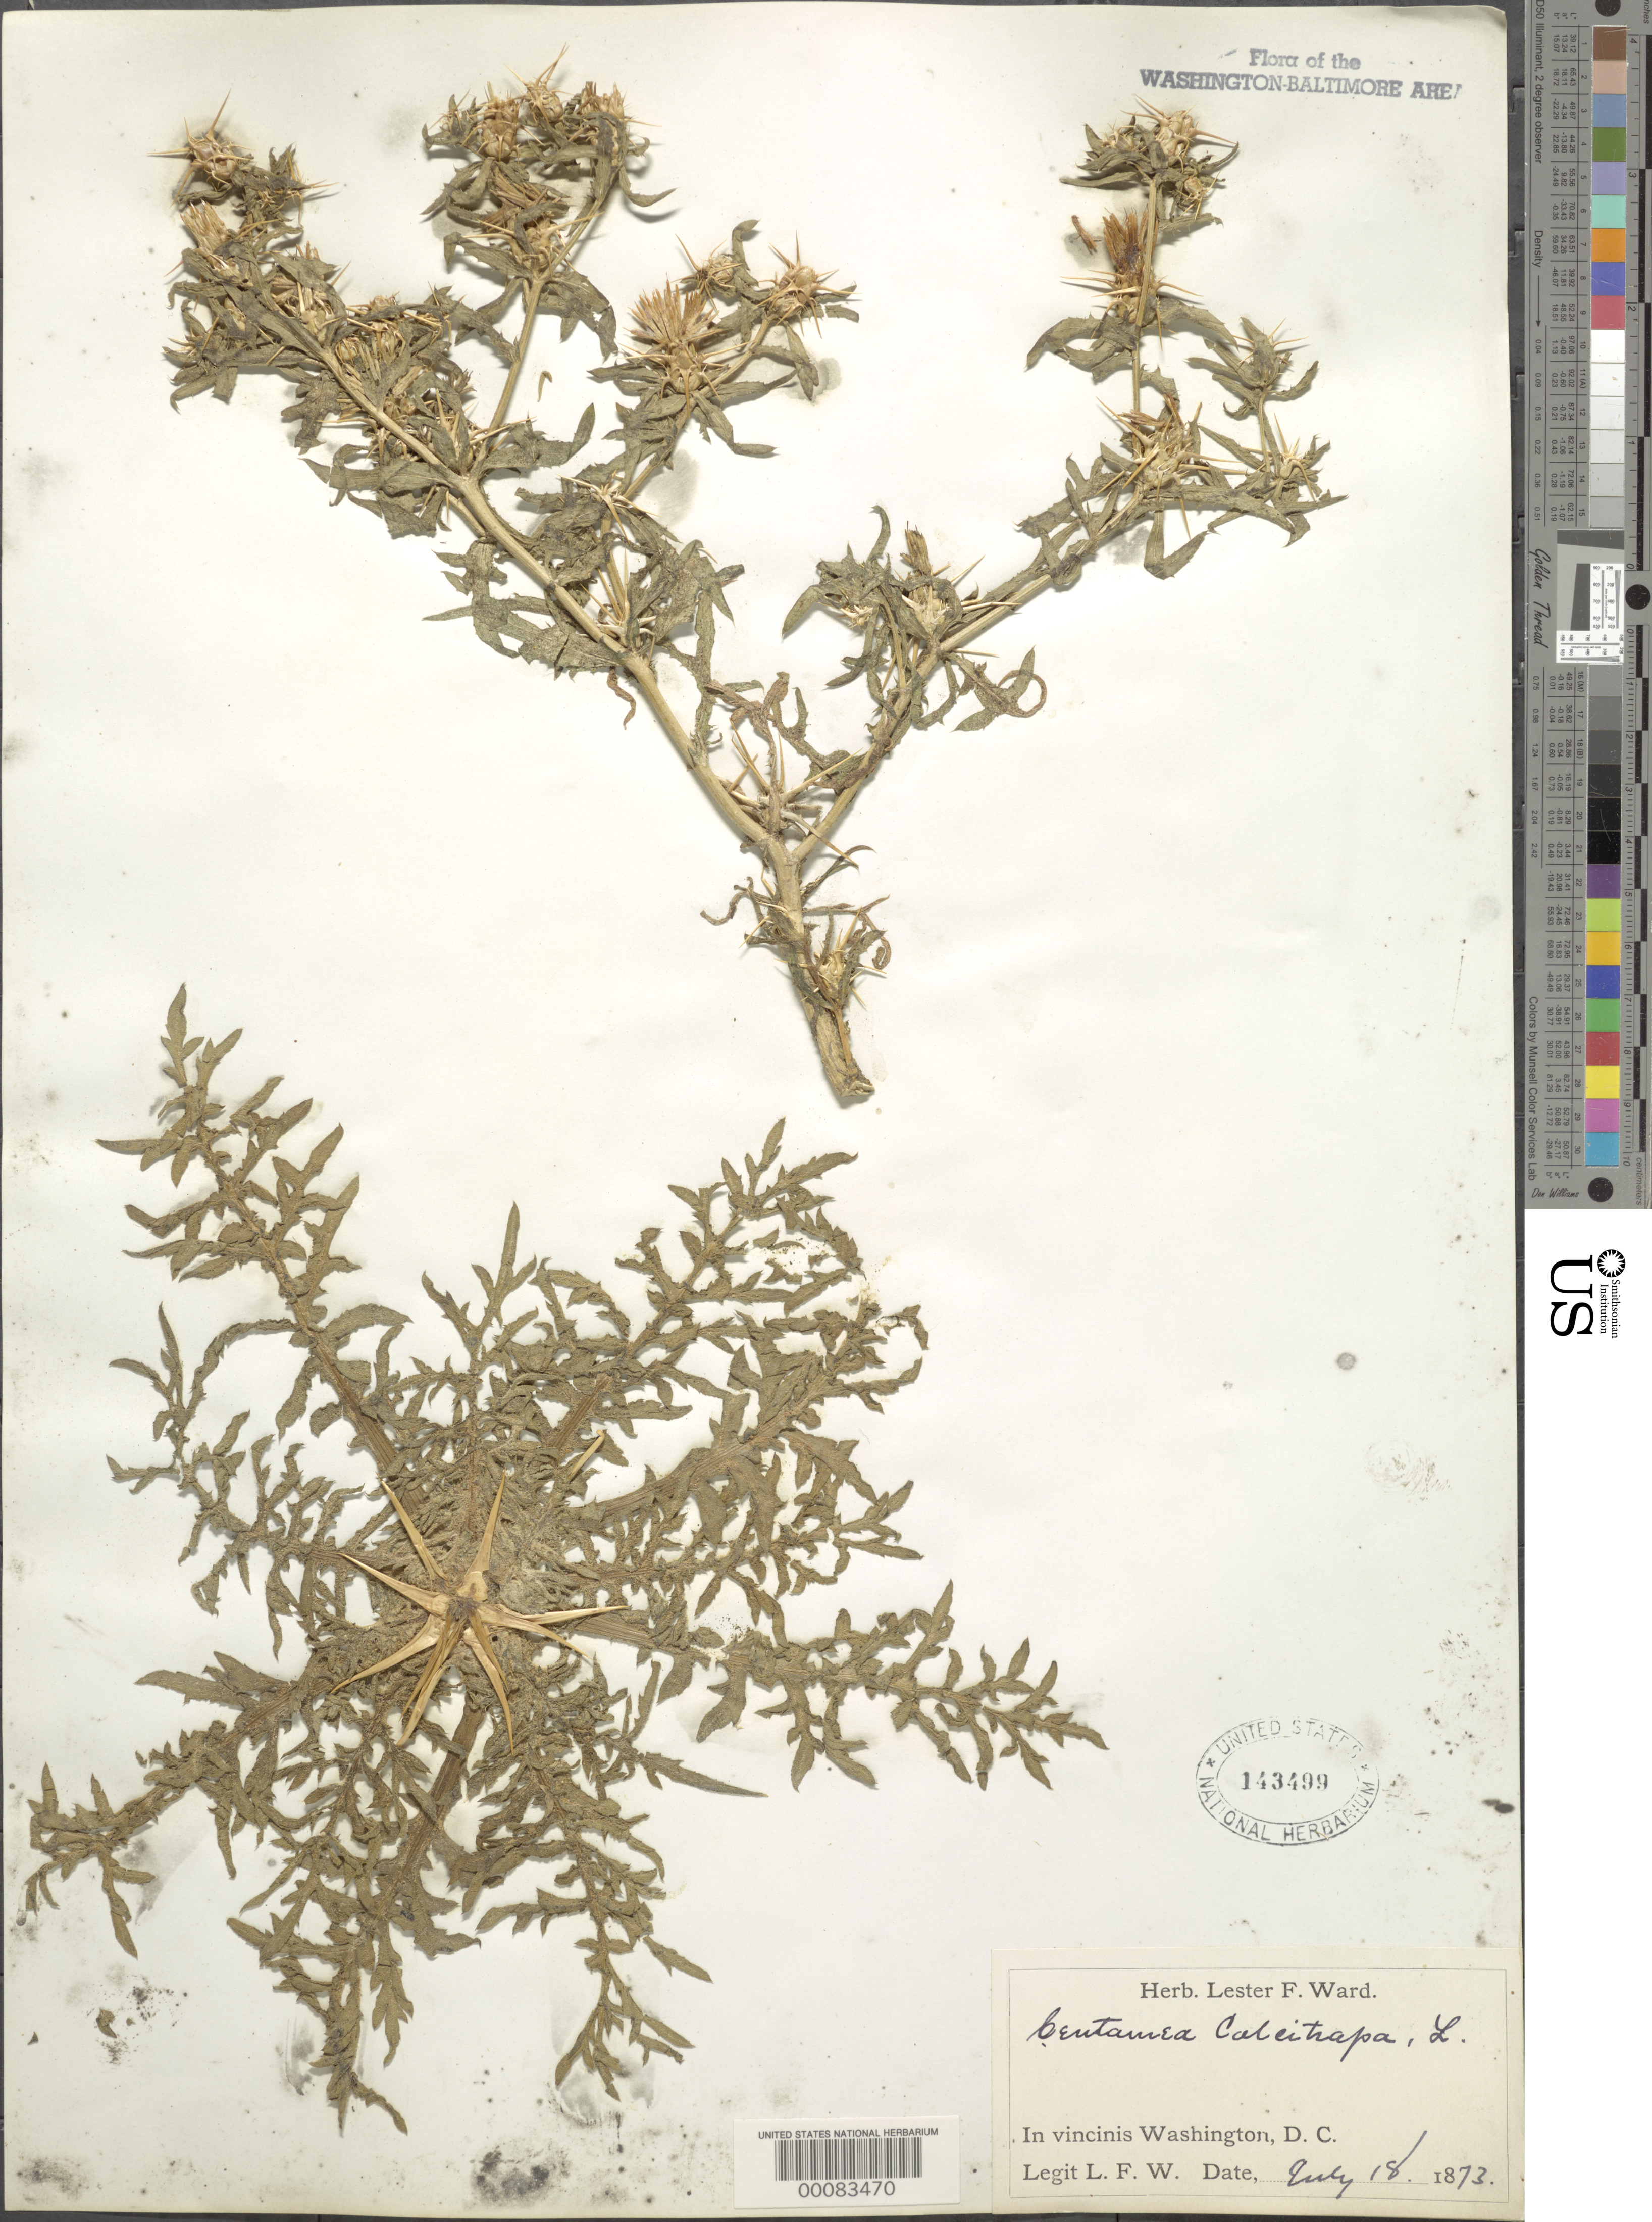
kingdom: Plantae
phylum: Tracheophyta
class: Magnoliopsida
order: Asterales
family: Asteraceae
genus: Centaurea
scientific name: Centaurea calcitrapa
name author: L.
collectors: L. F. Ward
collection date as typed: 18 Jul 1873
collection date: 1873-07-18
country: United States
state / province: District of Columbia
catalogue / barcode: US 143499